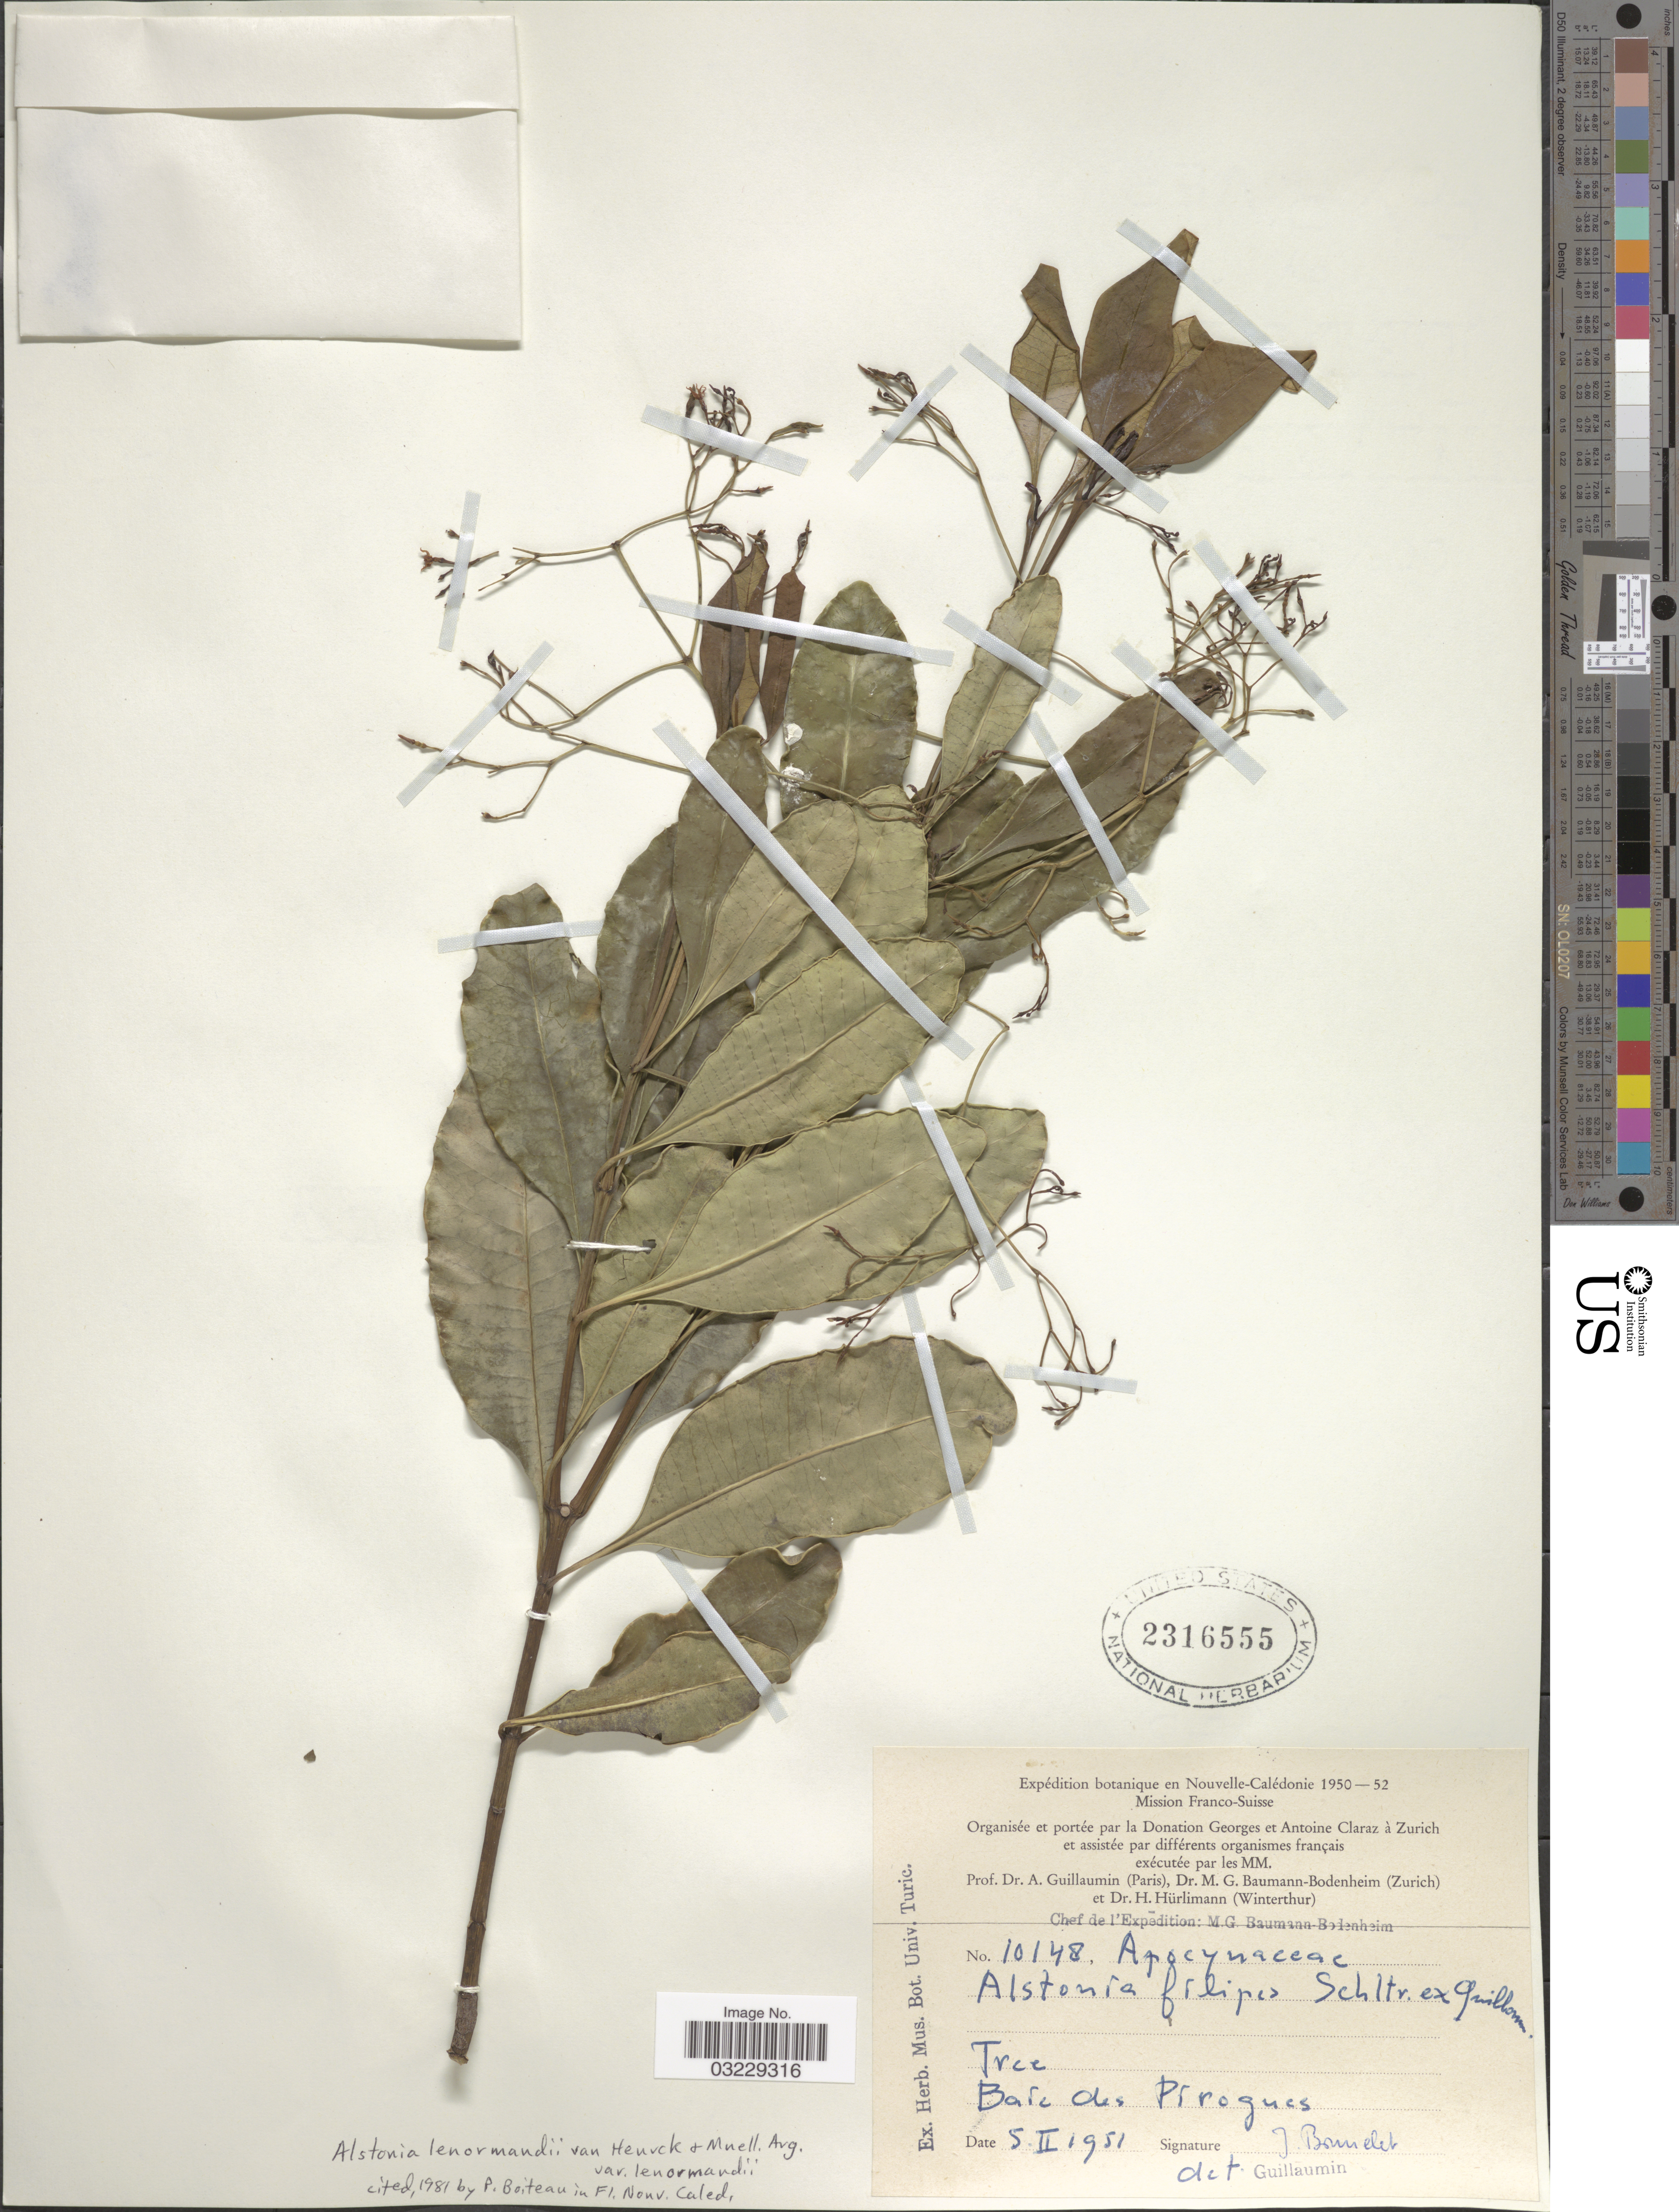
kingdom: Plantae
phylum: Tracheophyta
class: Magnoliopsida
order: Gentianales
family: Apocynaceae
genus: Alstonia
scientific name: Alstonia lenormandii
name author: Van Heurck & Müll. Arg.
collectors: J. Brunelet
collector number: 10148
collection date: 1951-02-05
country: New Caledonia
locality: Baie des Pirogues.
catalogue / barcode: US 2316555